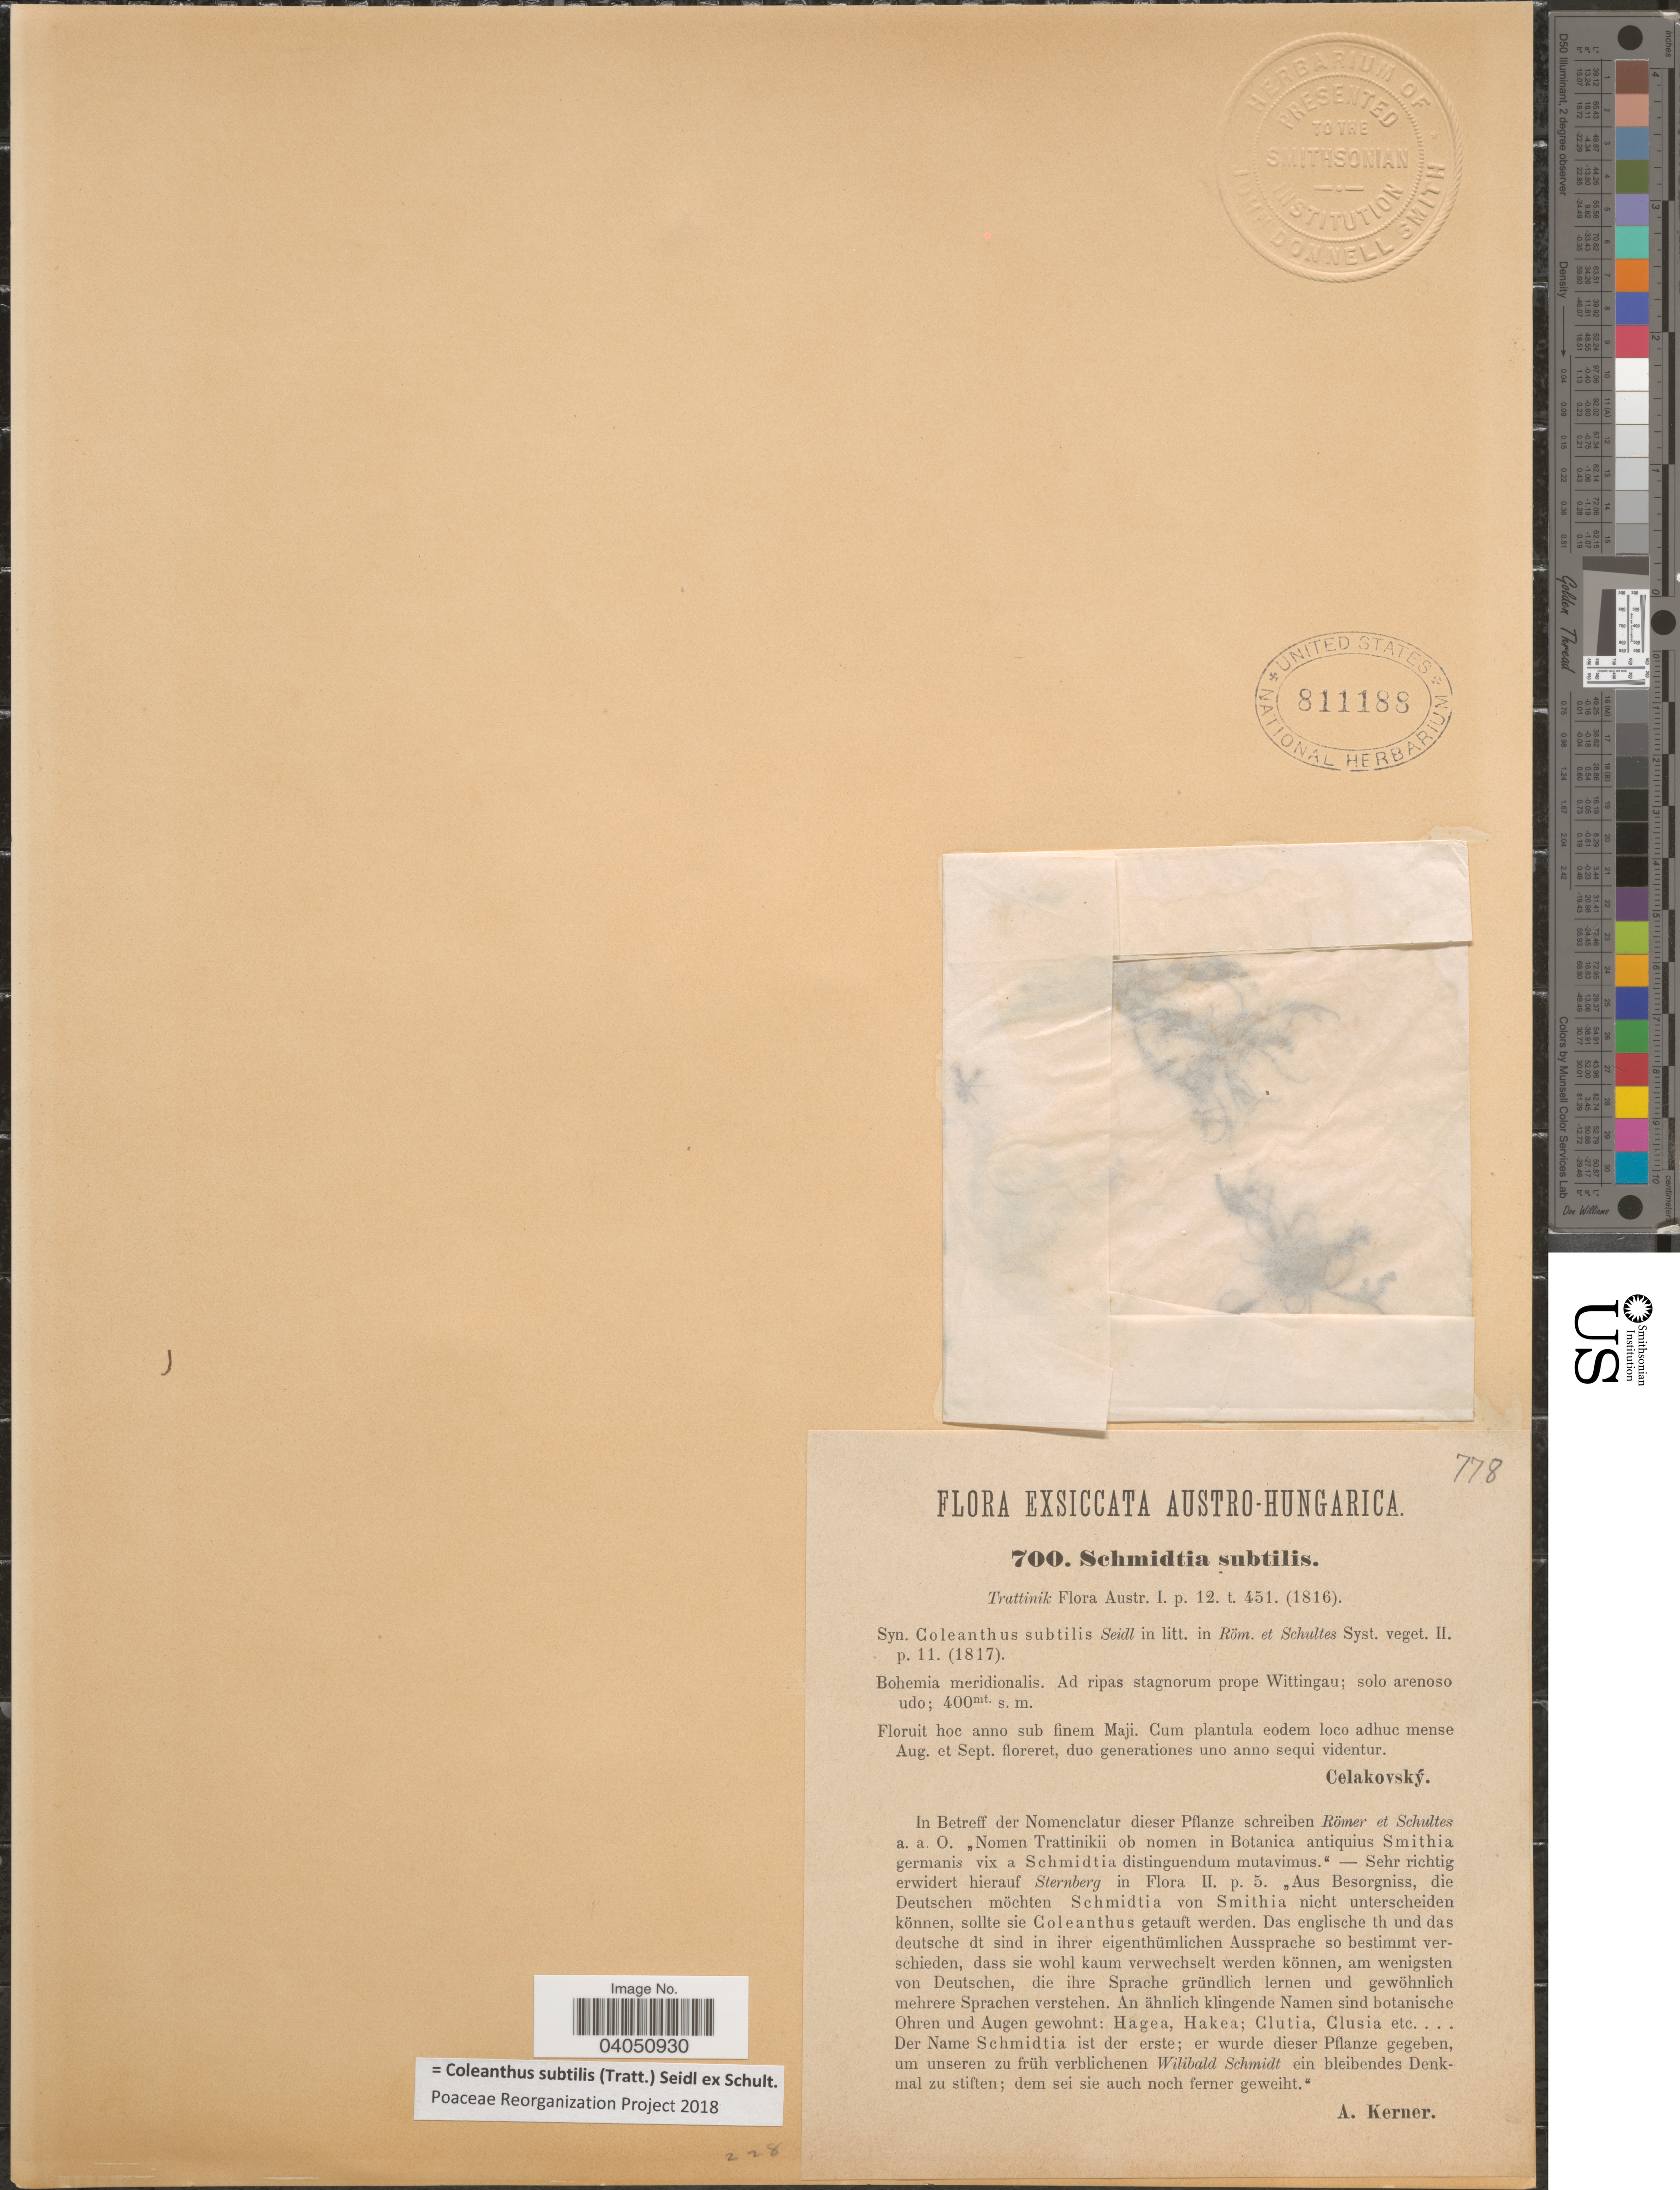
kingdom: Plantae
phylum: Tracheophyta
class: Liliopsida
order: Poales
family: Poaceae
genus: Coleanthus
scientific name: Coleanthus subtilis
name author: (Tratt.) Seidl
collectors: Celakovsky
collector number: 700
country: Czechia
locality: Austro-Hungarica. Bohemia meridionalis. Ad ripas stagnorum prope Wittingau.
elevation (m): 400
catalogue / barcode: US 811188